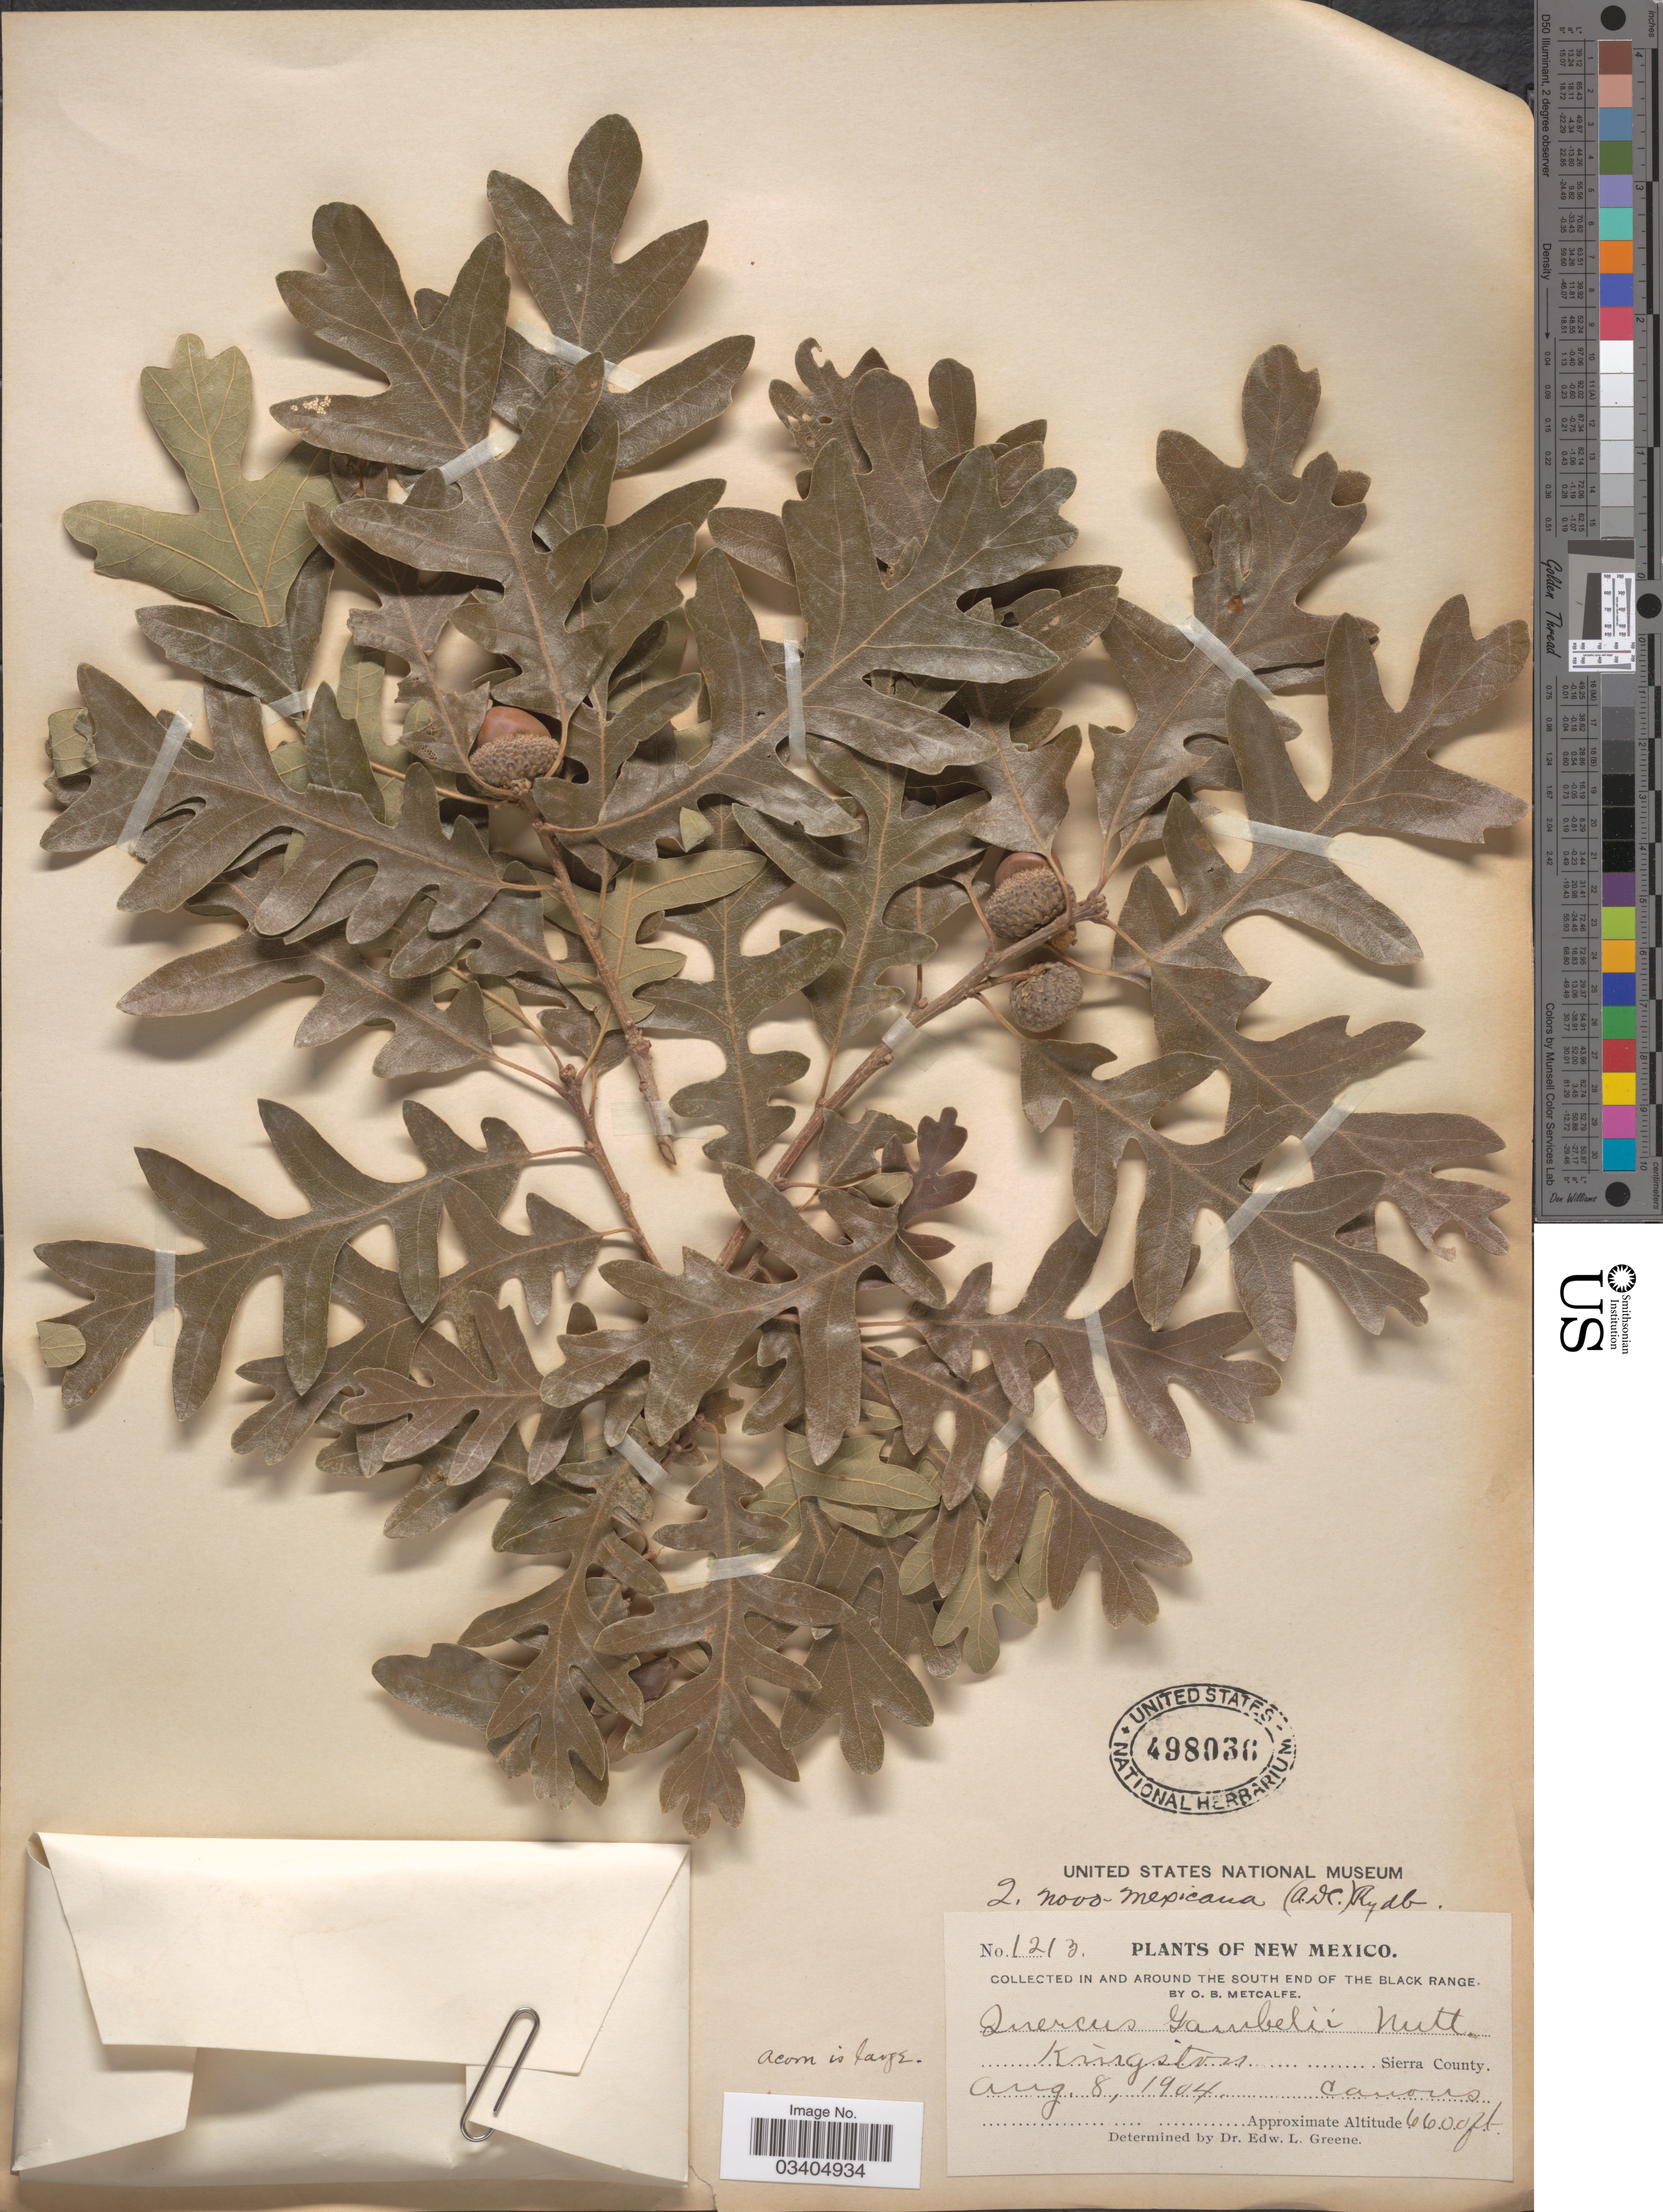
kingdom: Plantae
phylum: Tracheophyta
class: Magnoliopsida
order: Fagales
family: Fagaceae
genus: Quercus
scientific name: Quercus gambelii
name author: Nutt.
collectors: O. B. Metcalfe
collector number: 1213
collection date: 1904-08-08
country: United States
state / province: New Mexico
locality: In and around the south end of the Black Range. Kingston. Sierra County. Canons.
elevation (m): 2012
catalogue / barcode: US 498036